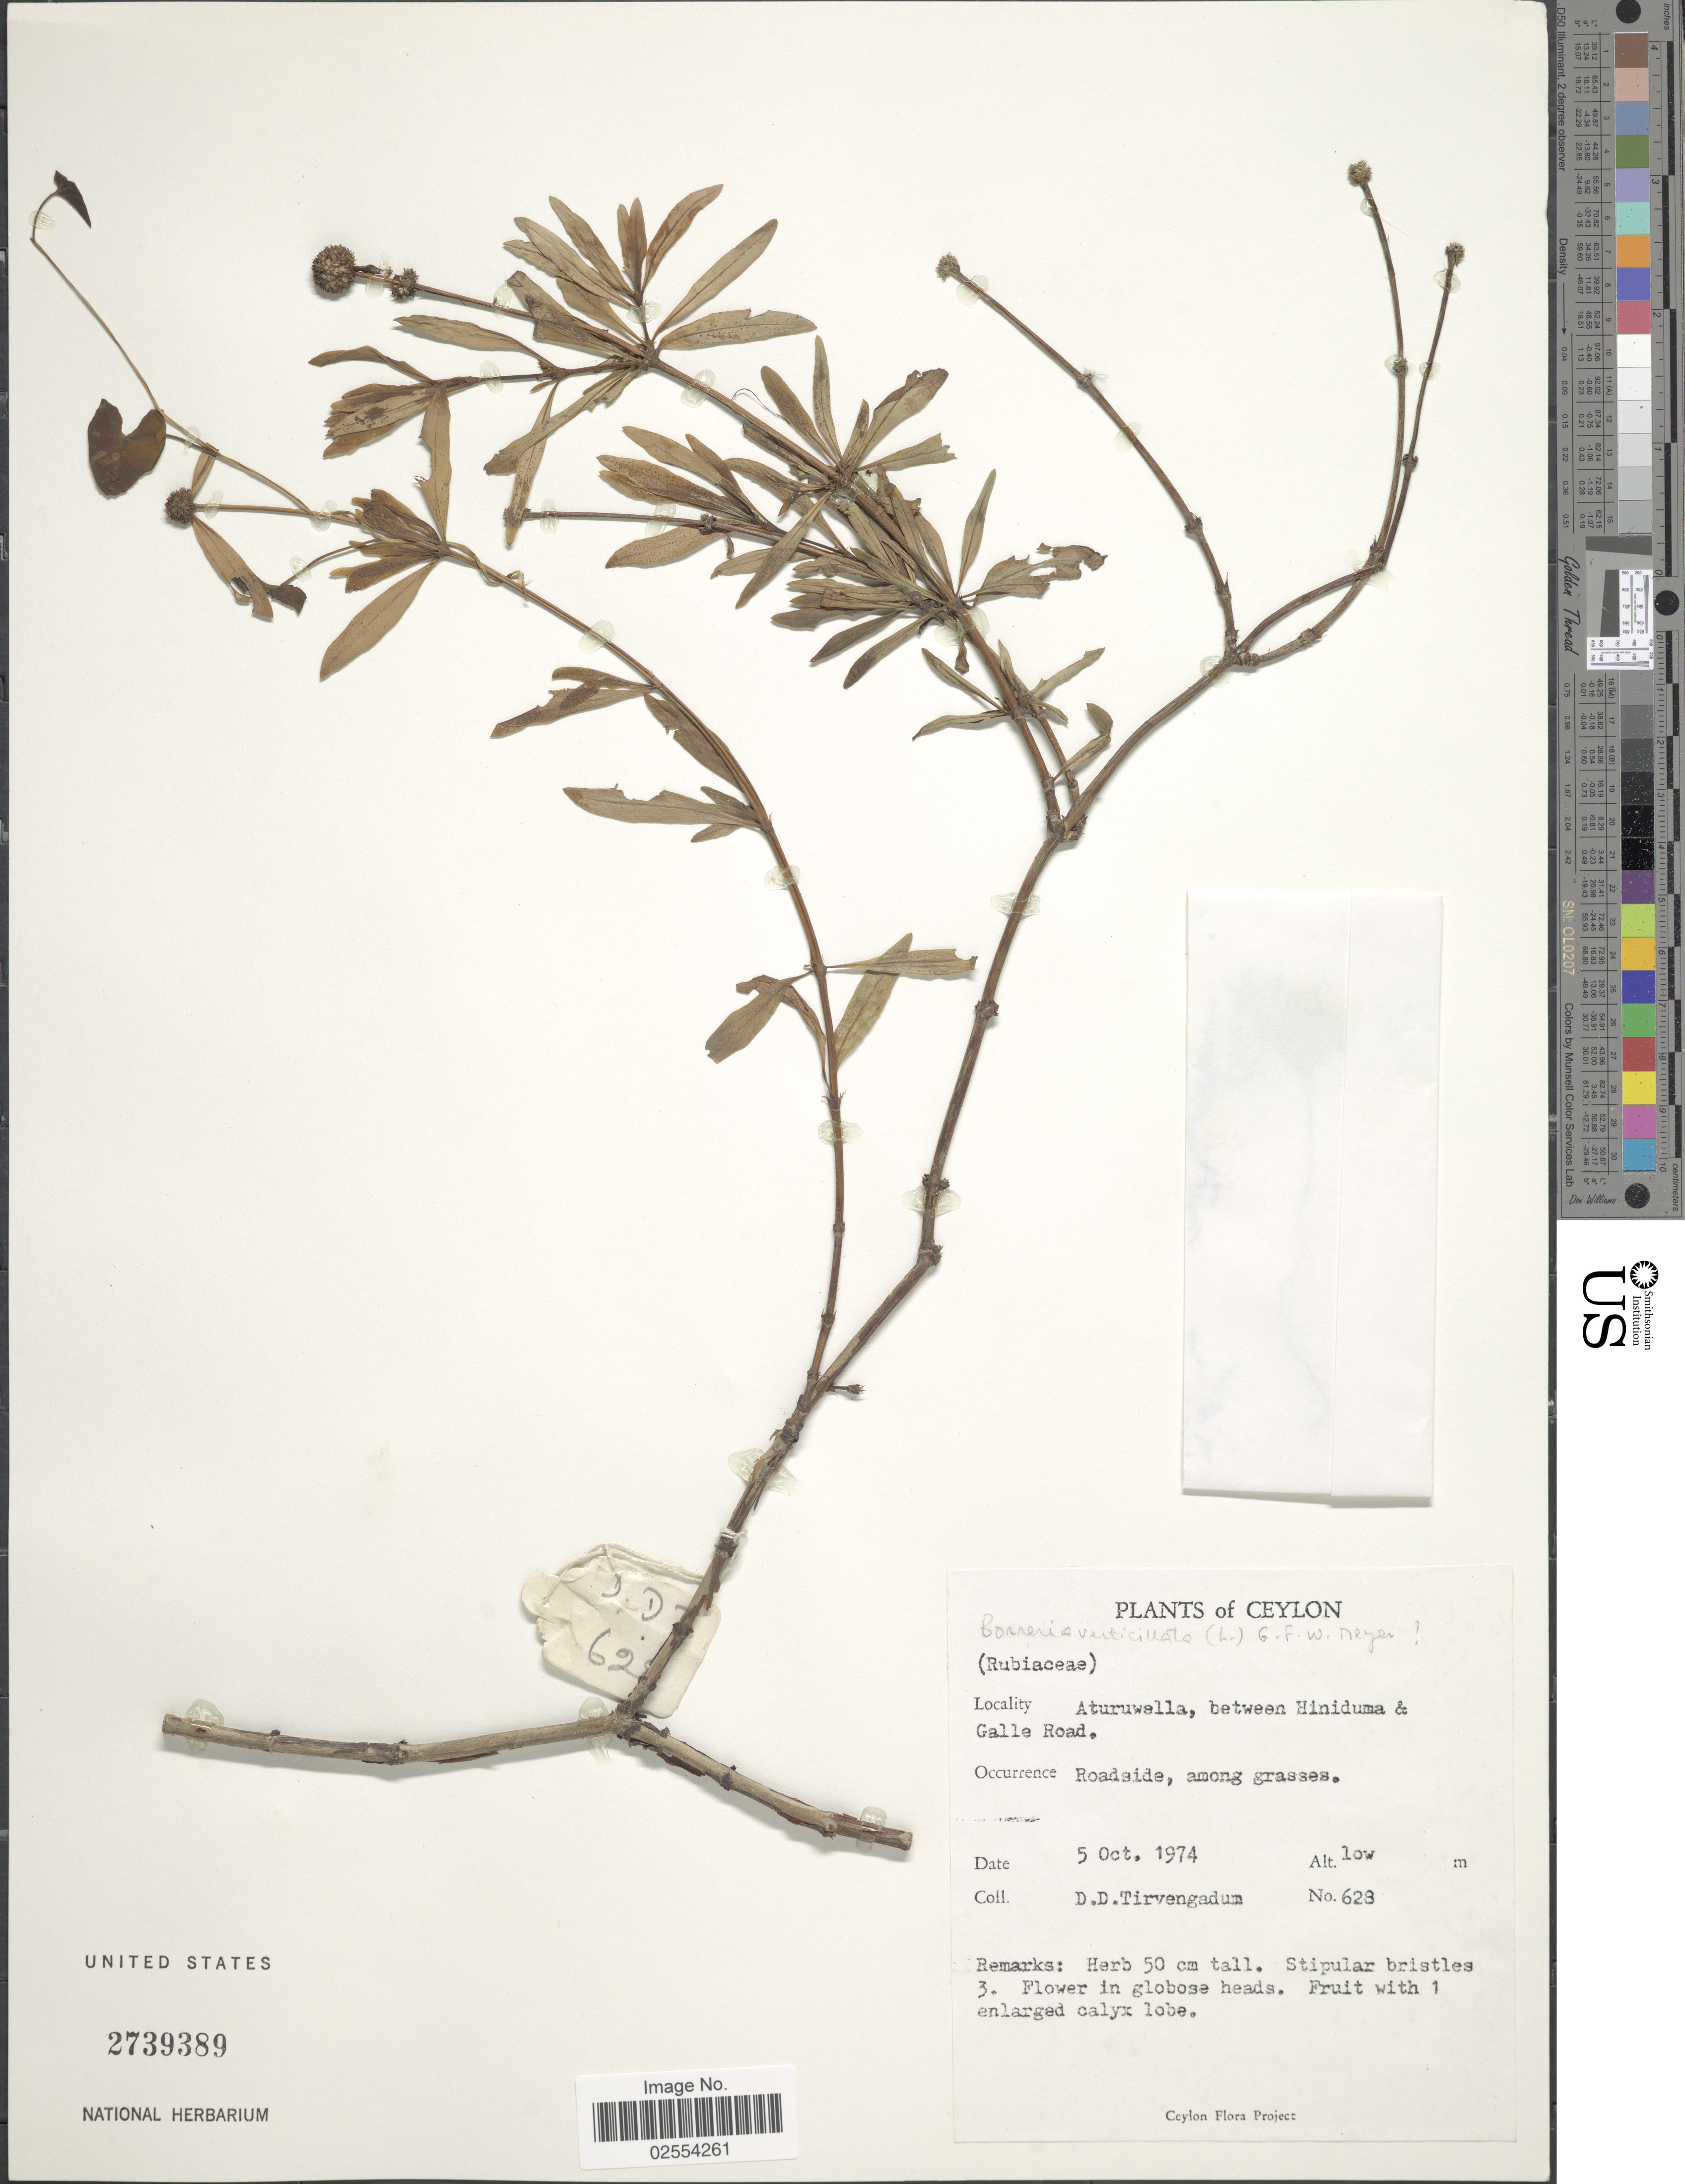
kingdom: Plantae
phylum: Tracheophyta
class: Magnoliopsida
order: Gentianales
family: Rubiaceae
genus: Spermacoce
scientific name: Spermacoce verticillata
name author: L.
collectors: D. Tirvengadum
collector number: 623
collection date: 1974-10-05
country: Sri Lanka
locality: Ceylon, Atuturuwella, between Hiniduma & Galle Roadside.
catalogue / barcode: US 2739389